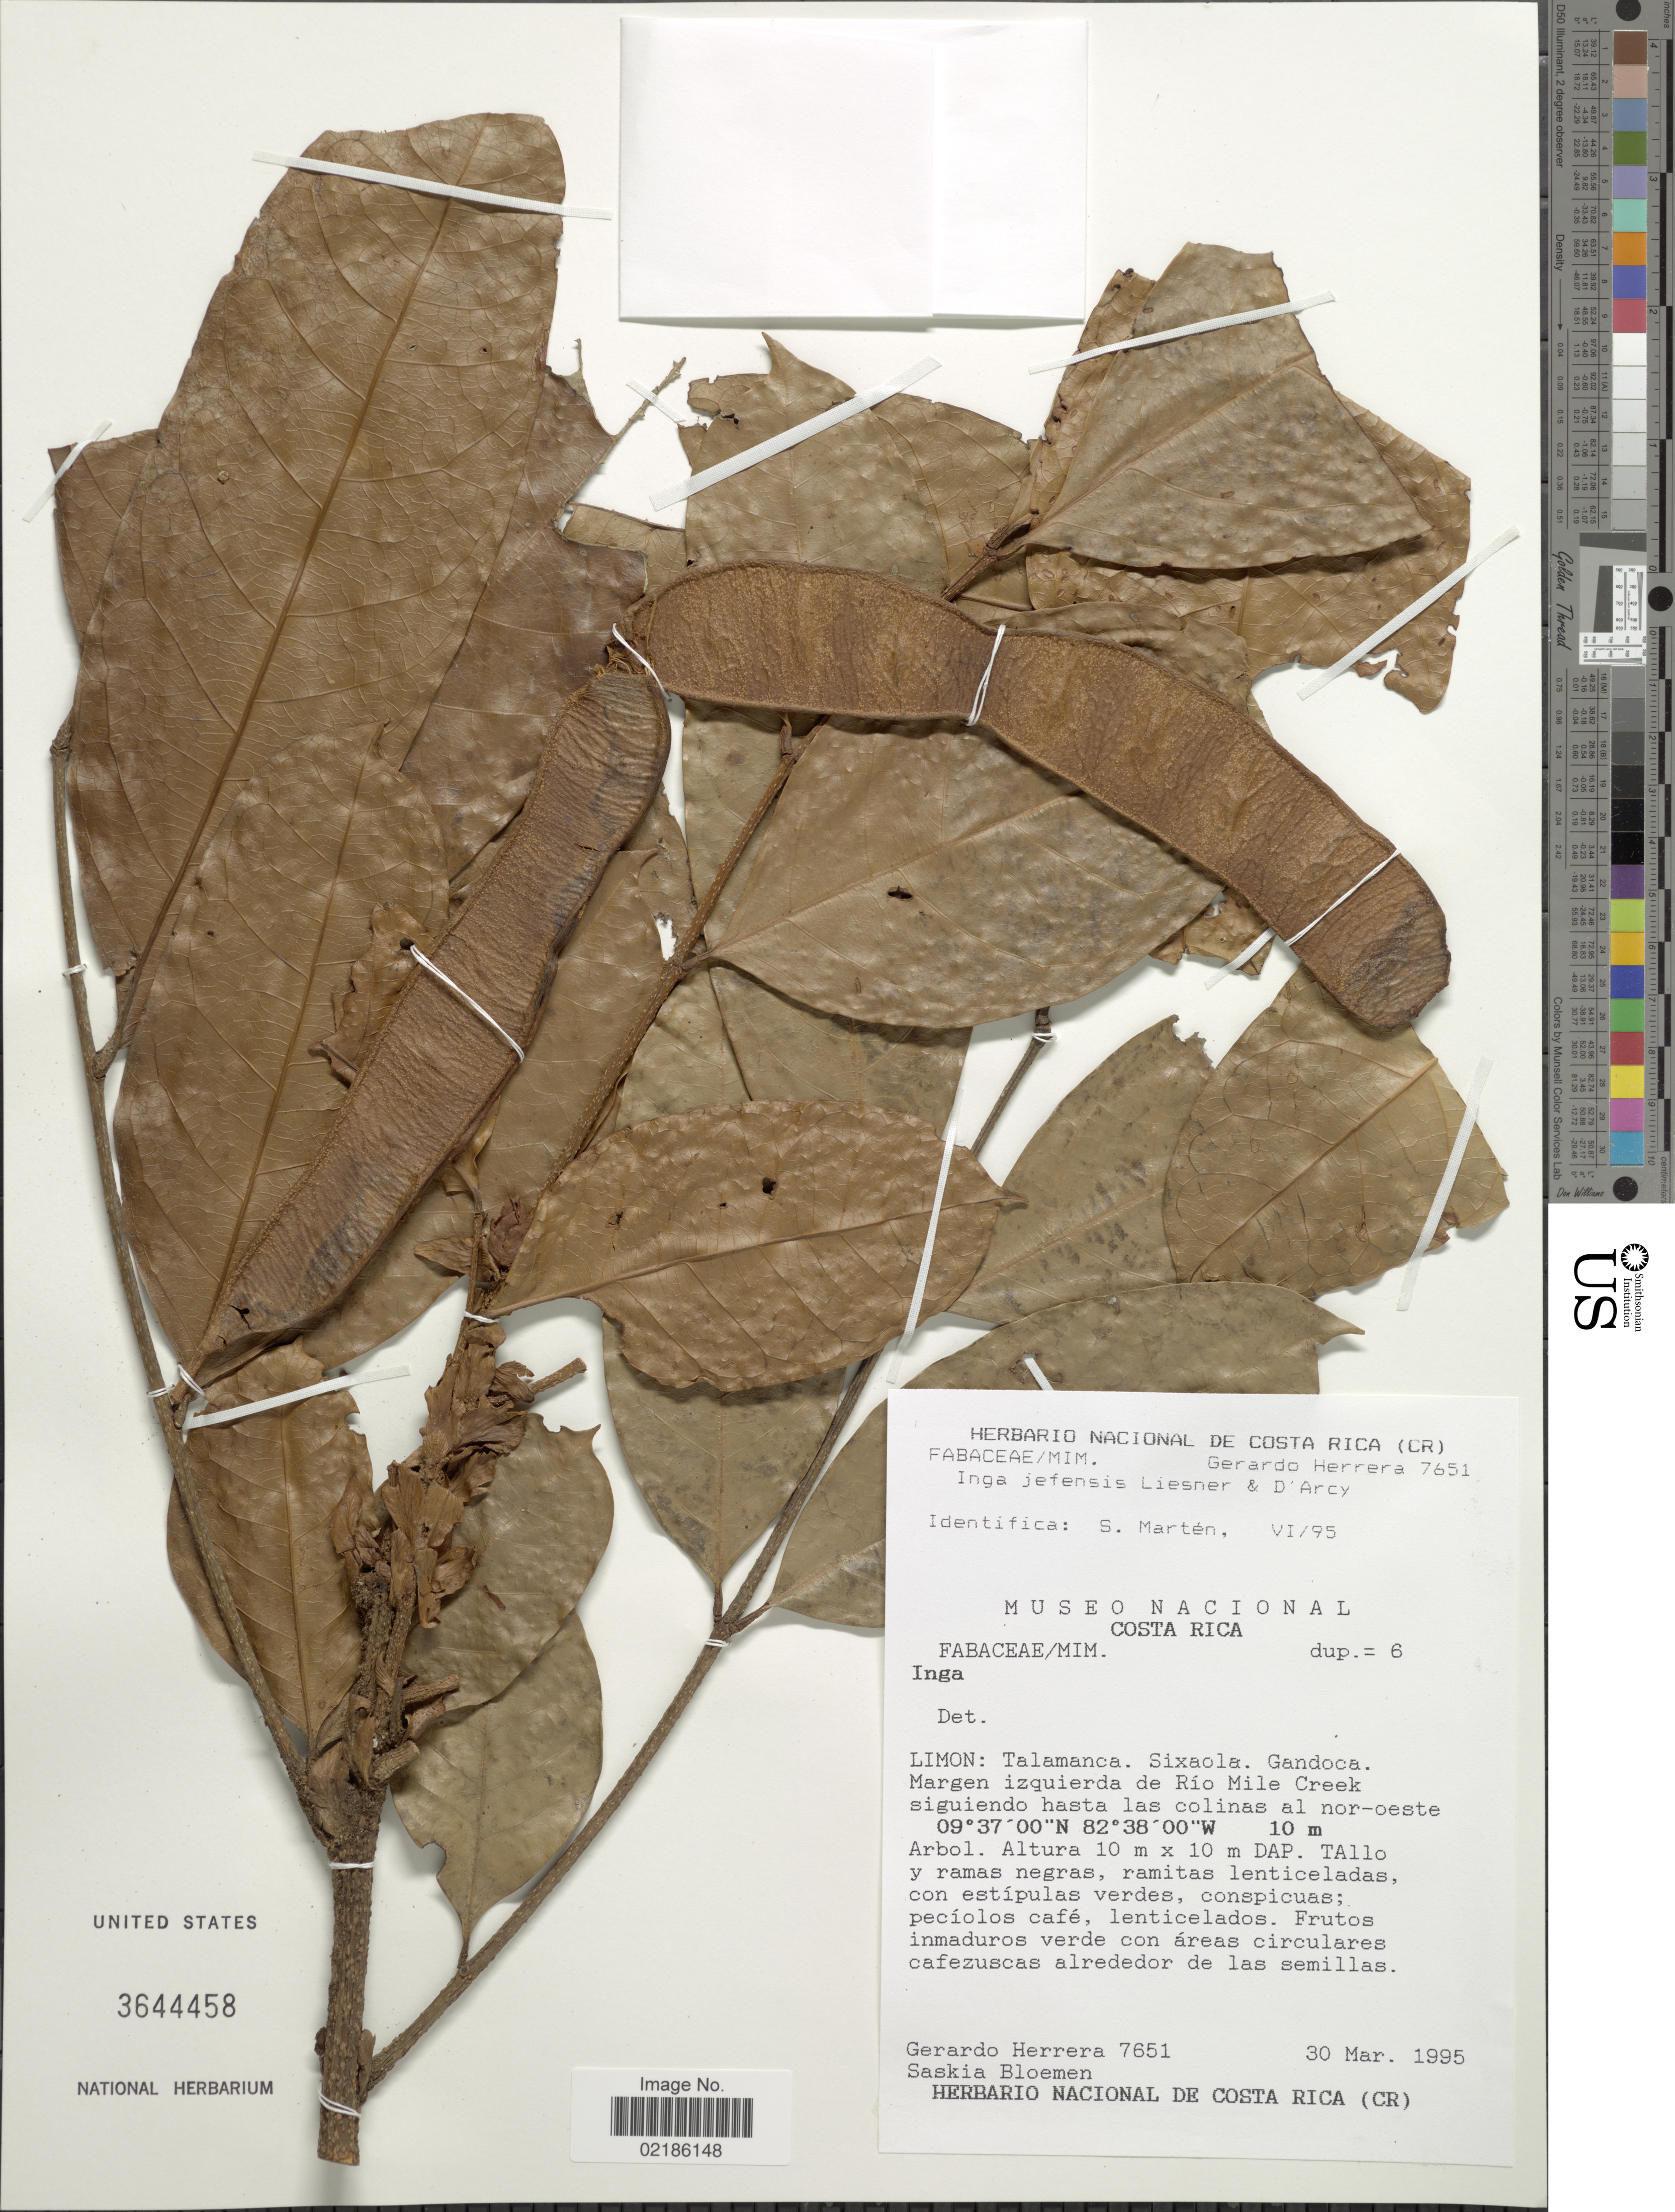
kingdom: Plantae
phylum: Tracheophyta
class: Magnoliopsida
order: Fabales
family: Fabaceae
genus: Inga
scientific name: Inga jefensis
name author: Liesner & D'Arcy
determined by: Marten, S.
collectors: G. Herrera & S. Bloemen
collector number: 7651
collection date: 1995-03-30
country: Costa Rica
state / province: Limón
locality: Talamanca. Sixaola. Gandoca. Margen izquierda de Rio Mile Creek siguiendo hasta las colinas al nor-oeste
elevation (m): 10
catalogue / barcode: US 3644458